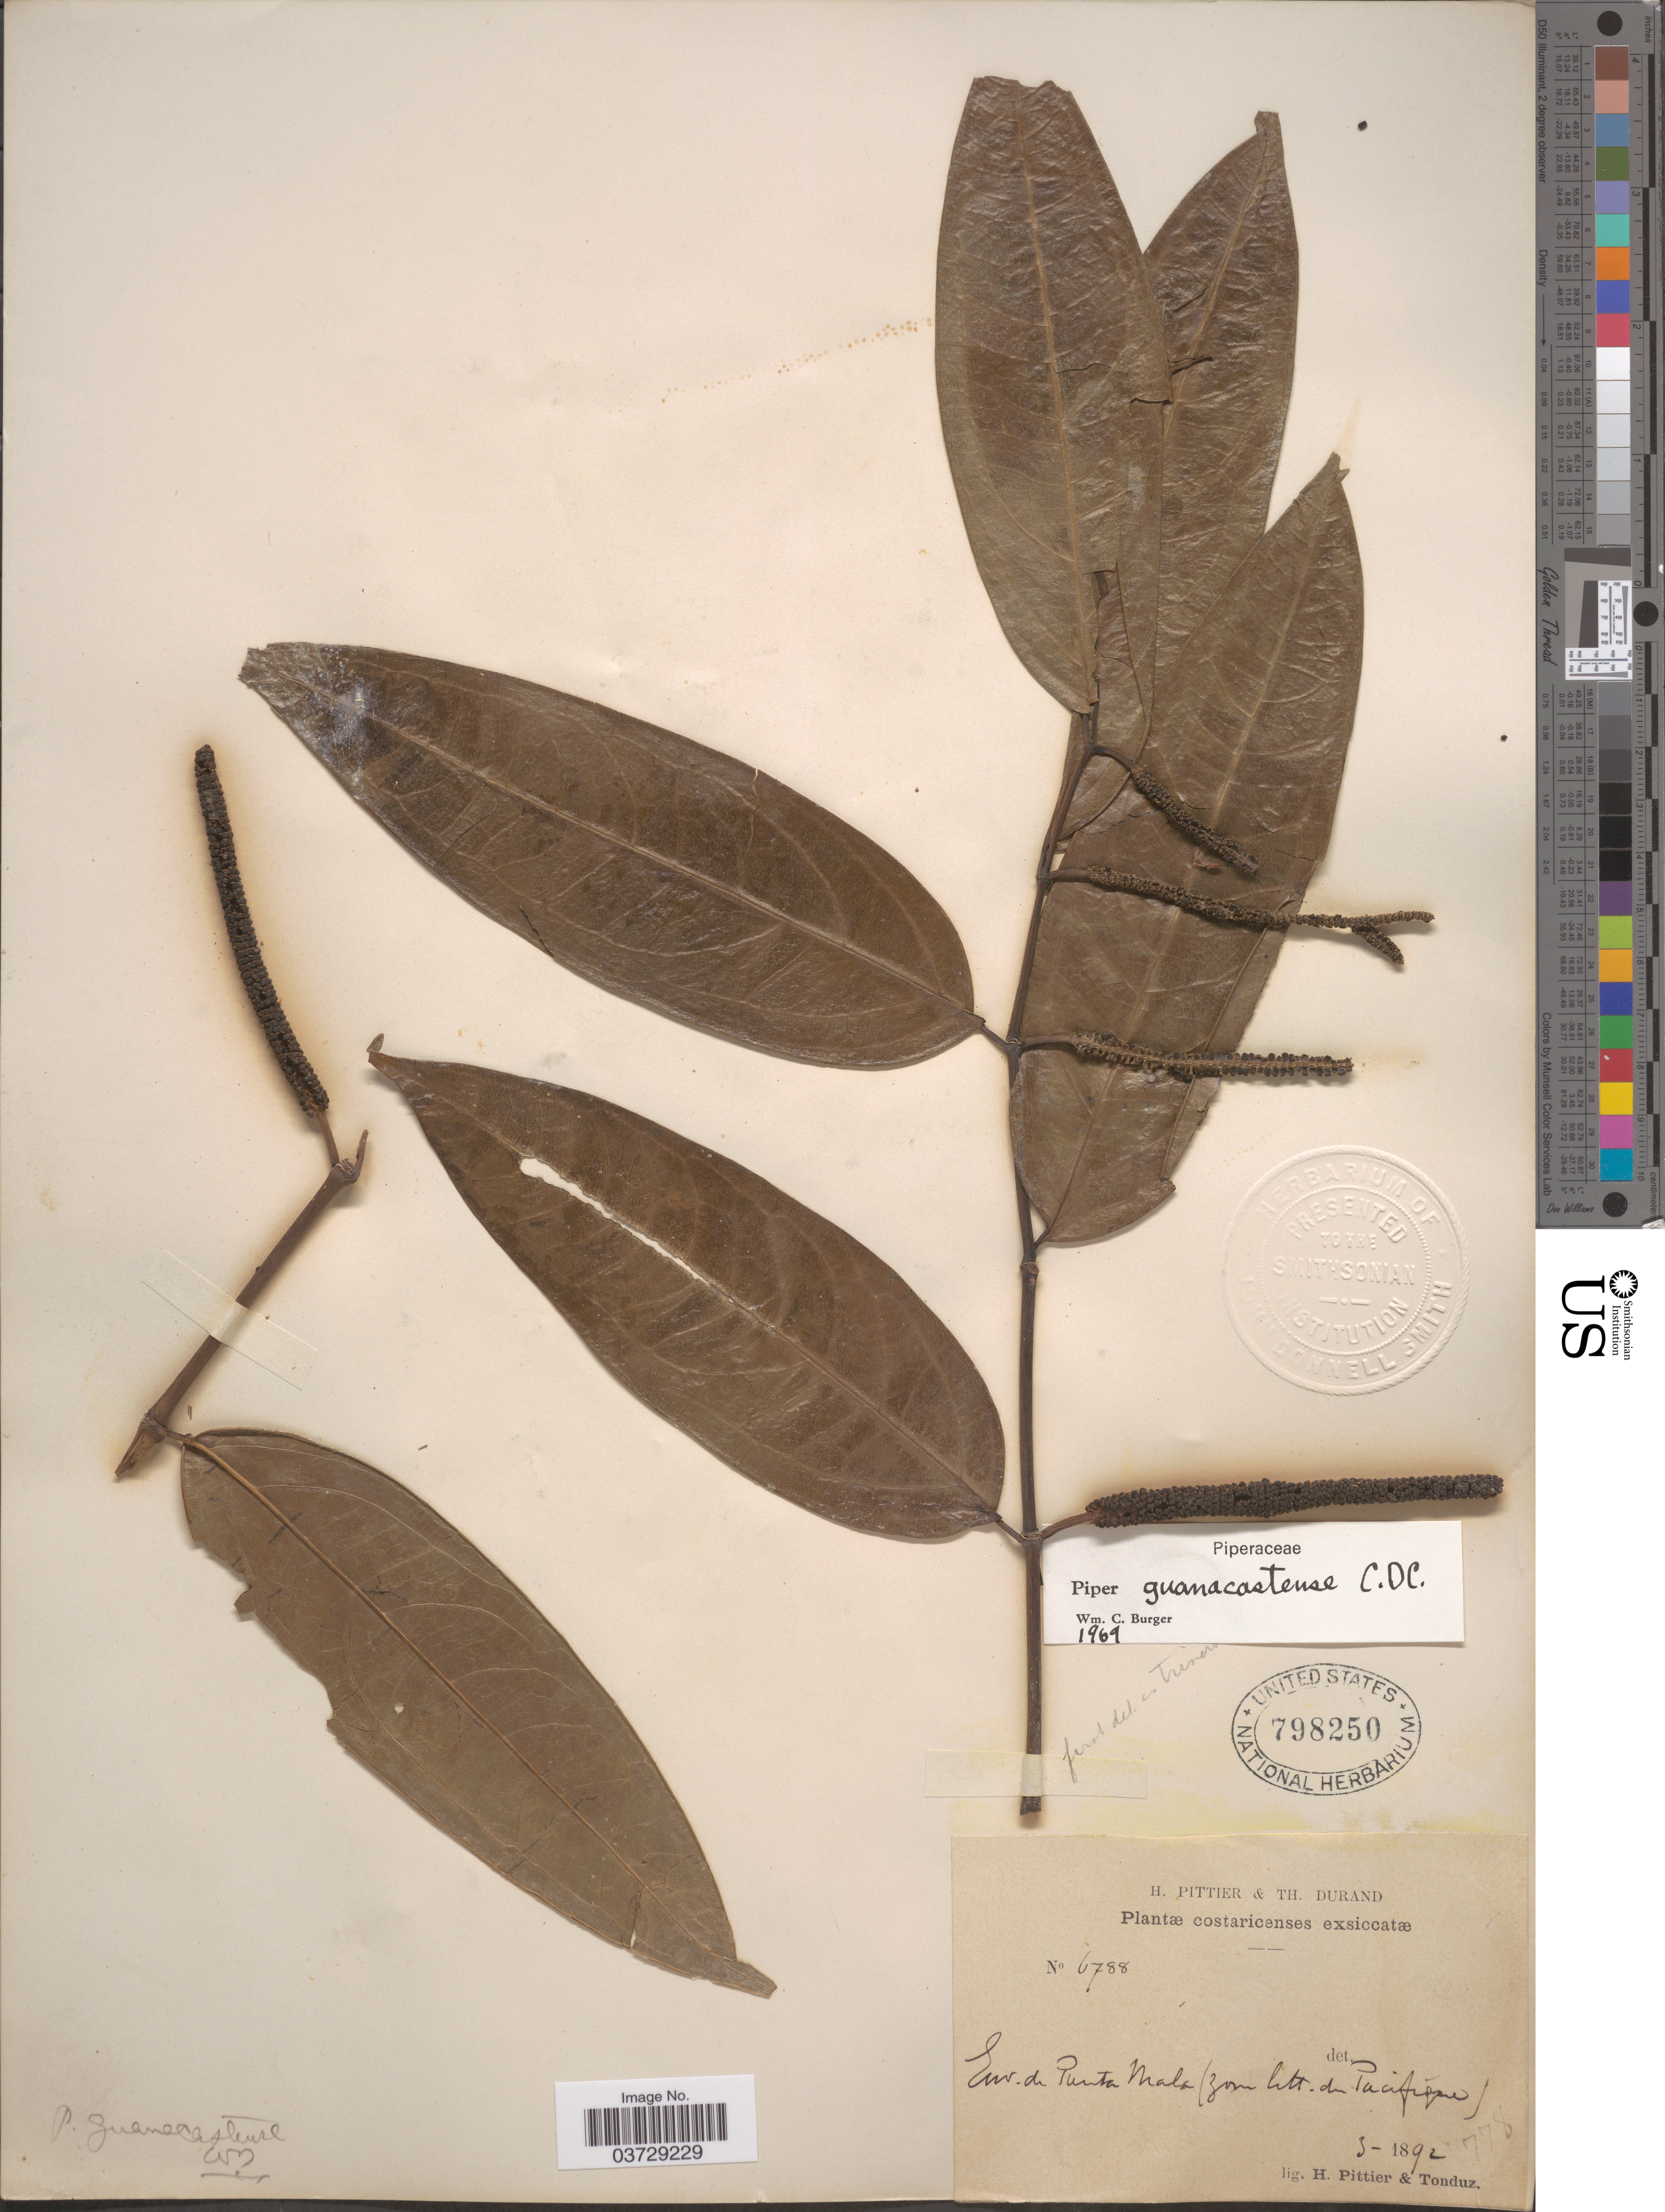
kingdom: Plantae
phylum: Tracheophyta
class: Magnoliopsida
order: Piperales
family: Piperaceae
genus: Piper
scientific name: Piper guanacostense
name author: C. DC.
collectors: H. F. Pittier & Tonduz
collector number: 6788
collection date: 1892-03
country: Costa Rica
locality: Env. de Punta Mala (zone litt. de Pacifique).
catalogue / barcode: US 798250